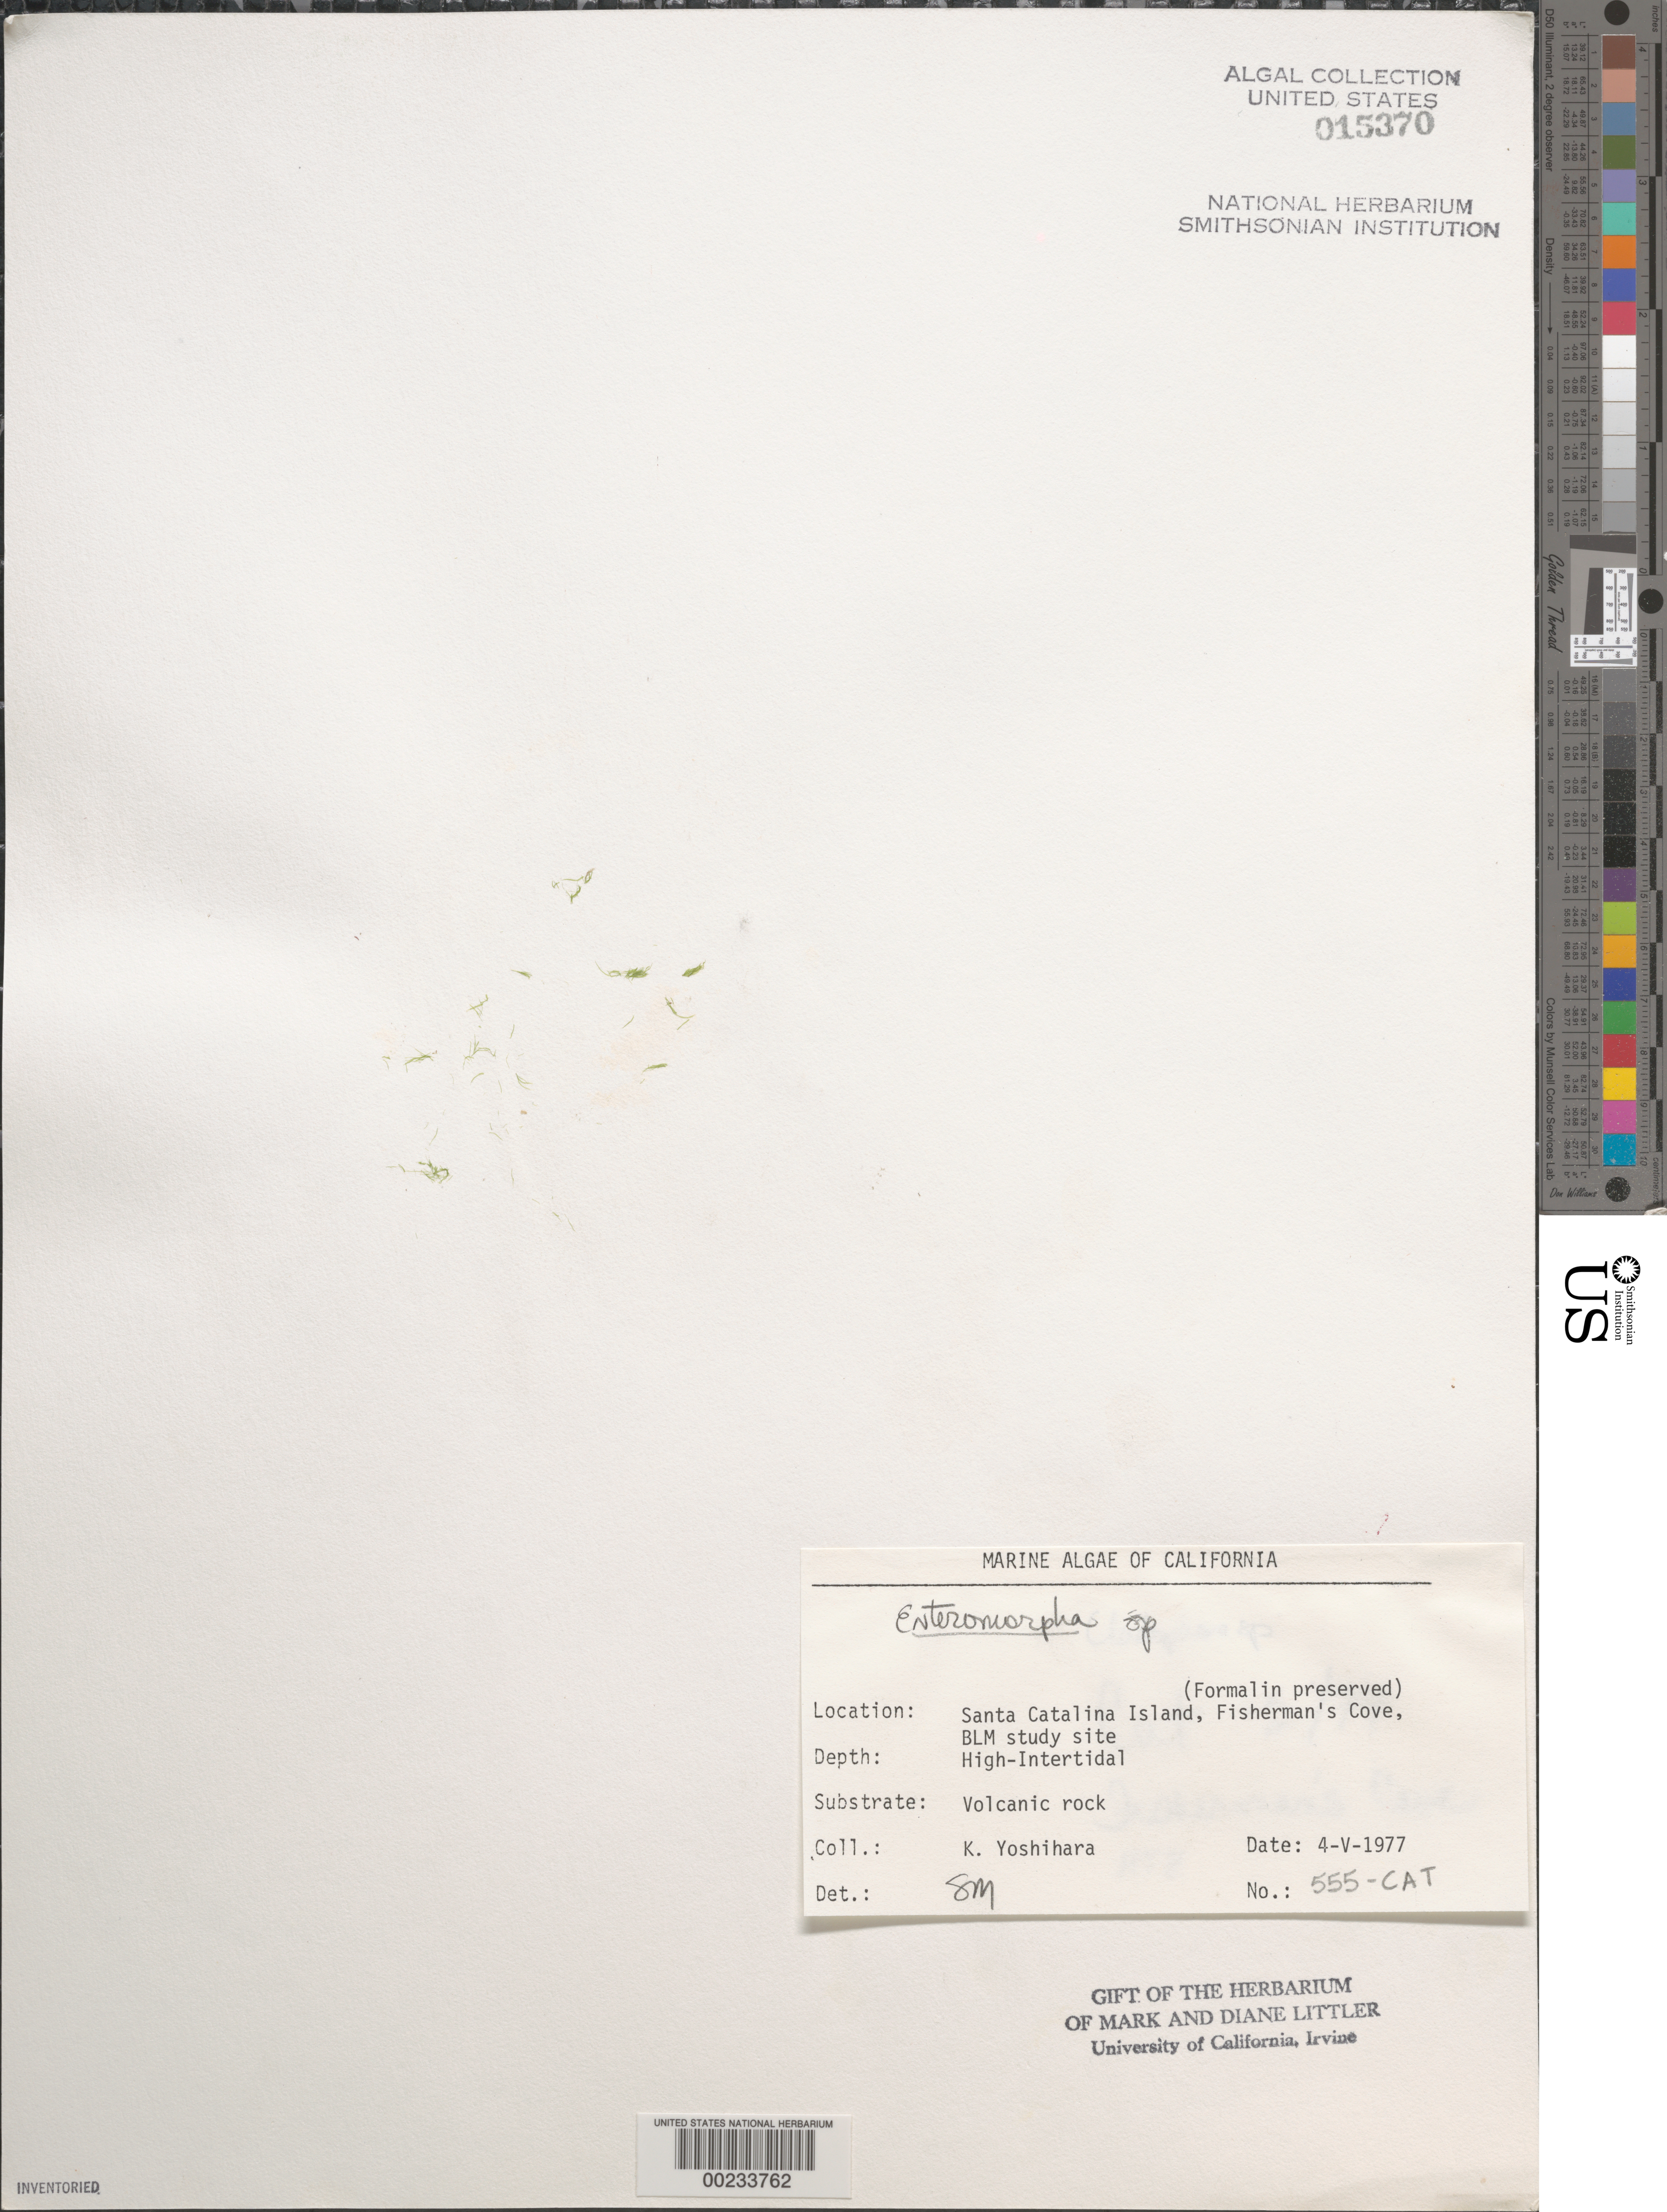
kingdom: Plantae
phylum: Chlorophyta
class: Ulvophyceae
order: Ulvales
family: Ulvaceae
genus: Ulva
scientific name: Ulva sp.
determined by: Algae name updating Project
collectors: K. Yoshihara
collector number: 555-cat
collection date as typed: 04 May 1977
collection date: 1977-05-04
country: United States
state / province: California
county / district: Los Angeles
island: Santa Catalina Island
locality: Fisherman Cove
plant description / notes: BLM-SOCALBIGHT Rocky Intertidal Survey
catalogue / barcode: US 15370